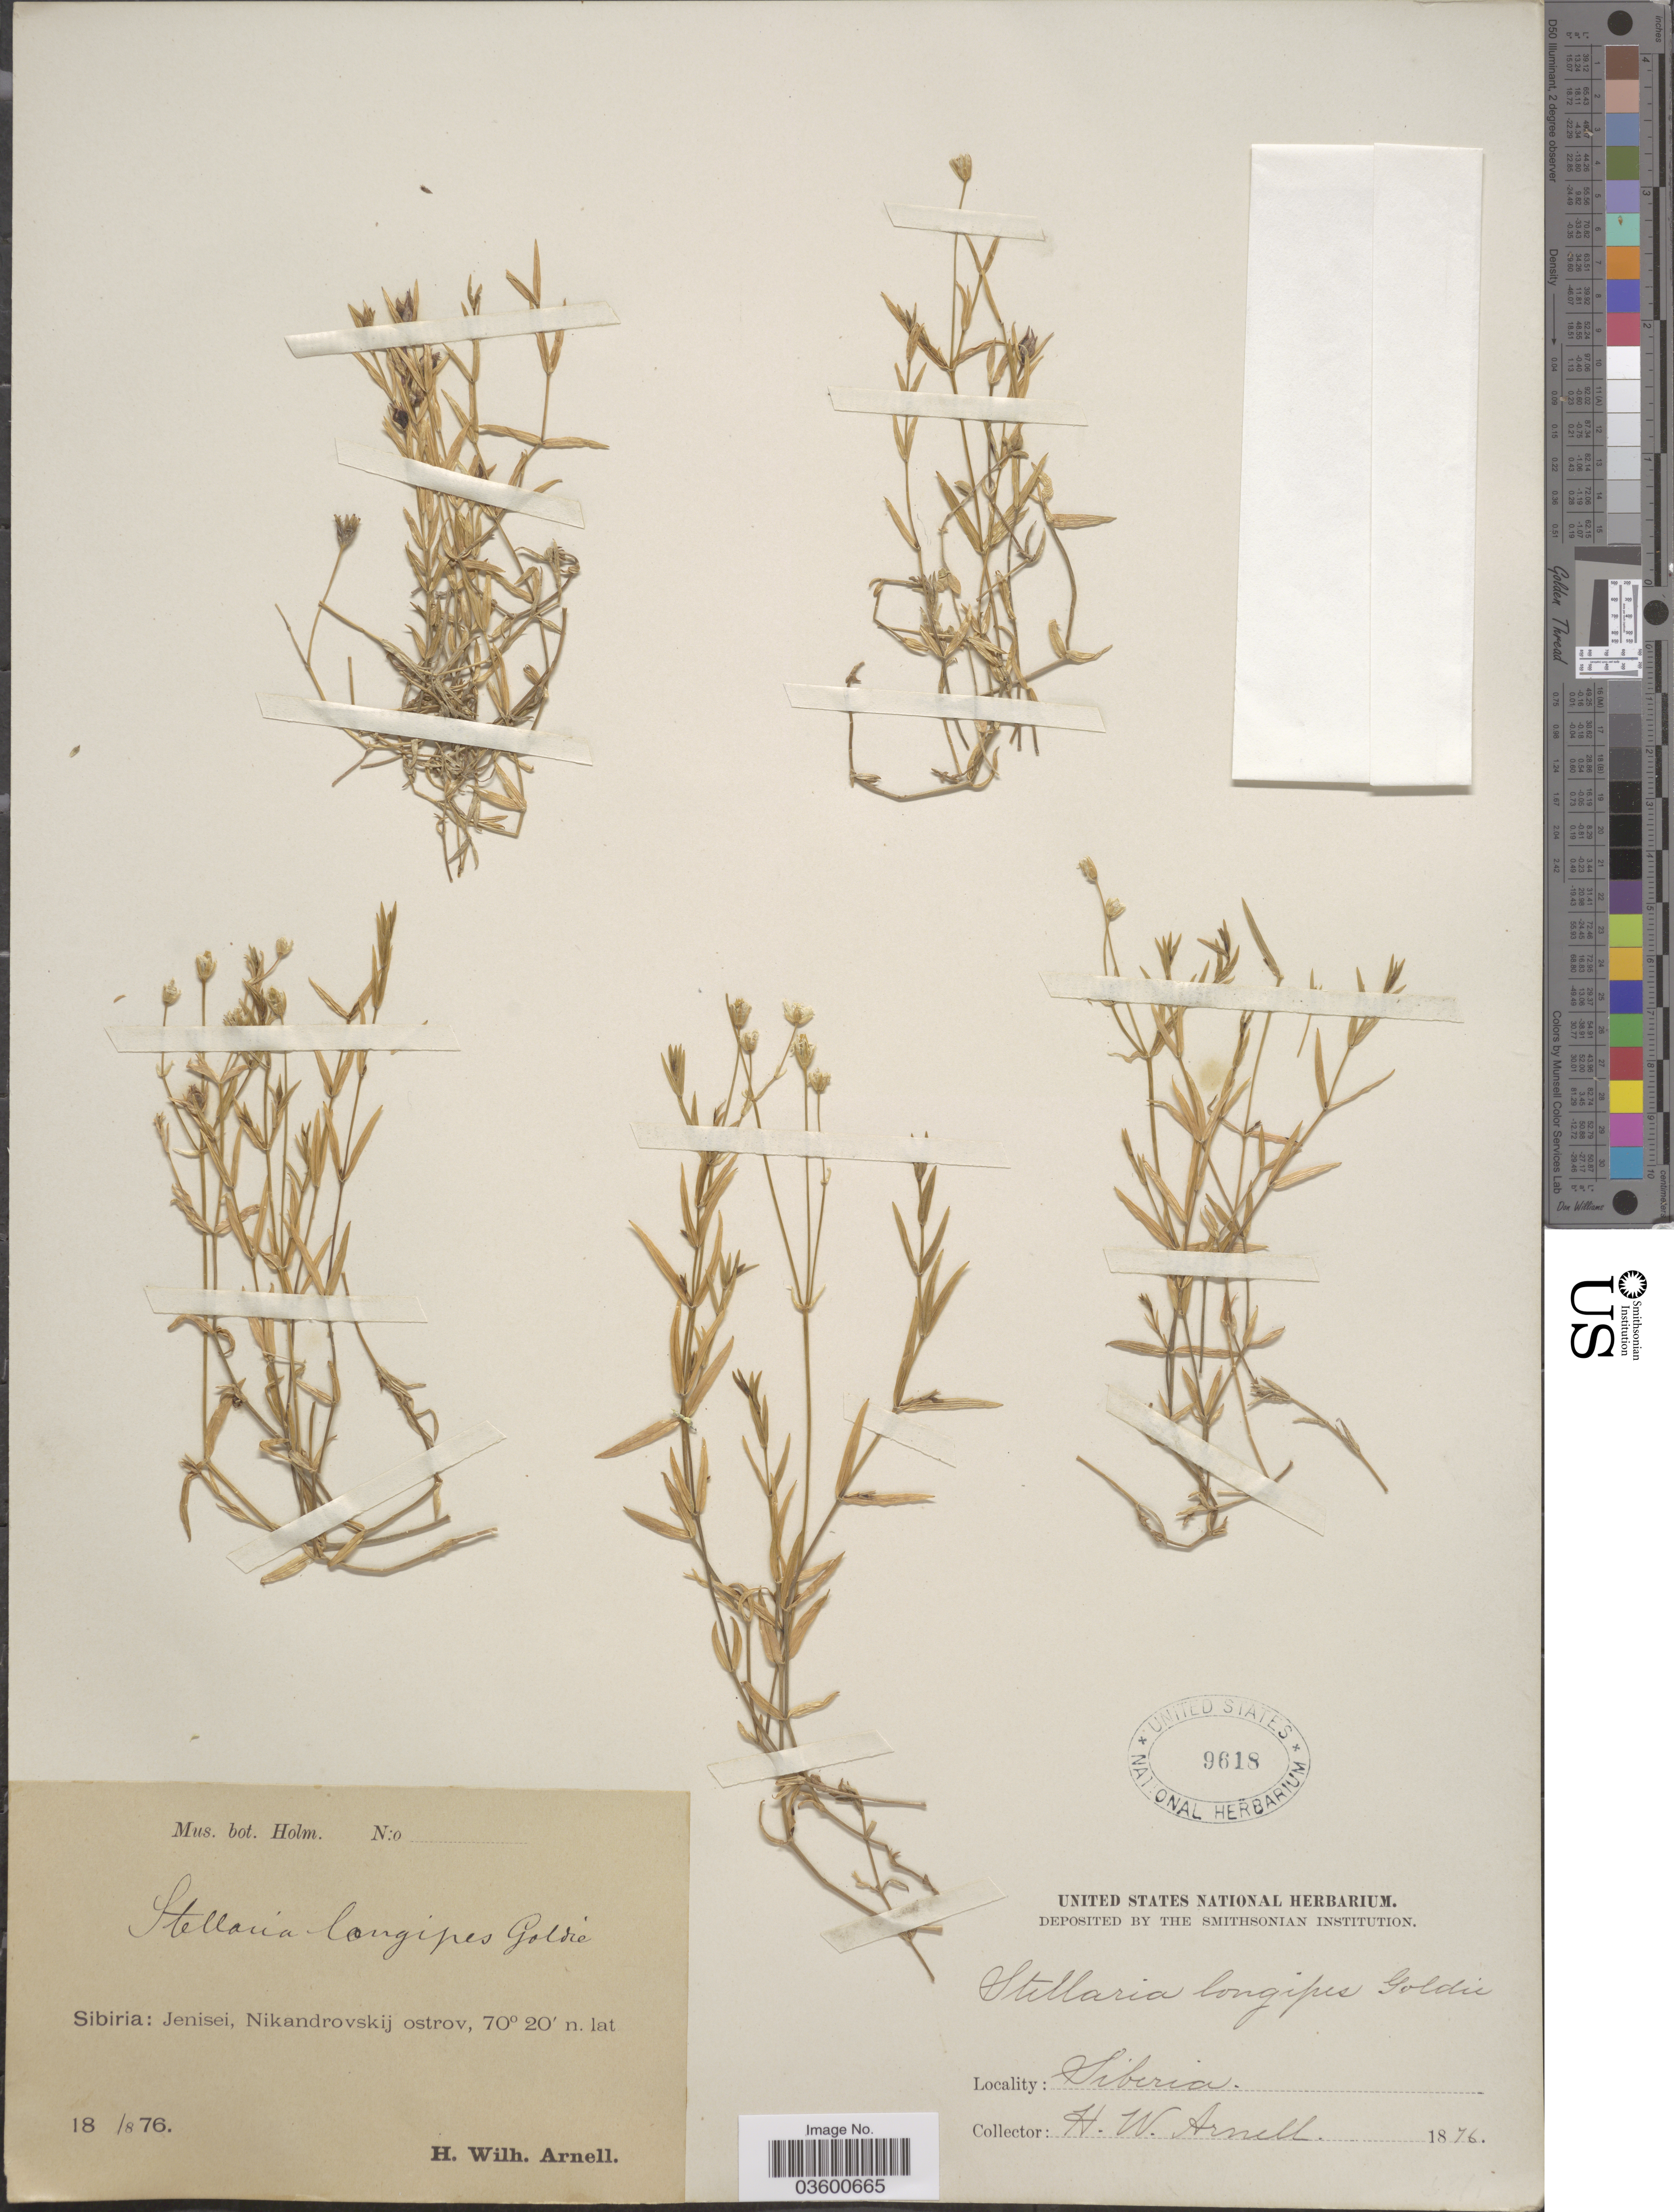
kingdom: Plantae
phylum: Tracheophyta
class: Magnoliopsida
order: Caryophyllales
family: Caryophyllaceae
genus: Stellaria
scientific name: Stellaria longipes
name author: Goldie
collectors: H. W. Arnell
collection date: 1876-08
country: Russian Federation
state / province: Krasnoyarsk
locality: Sibiria: Jenisei, Nikandrovskij ostrov.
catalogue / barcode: US 9618